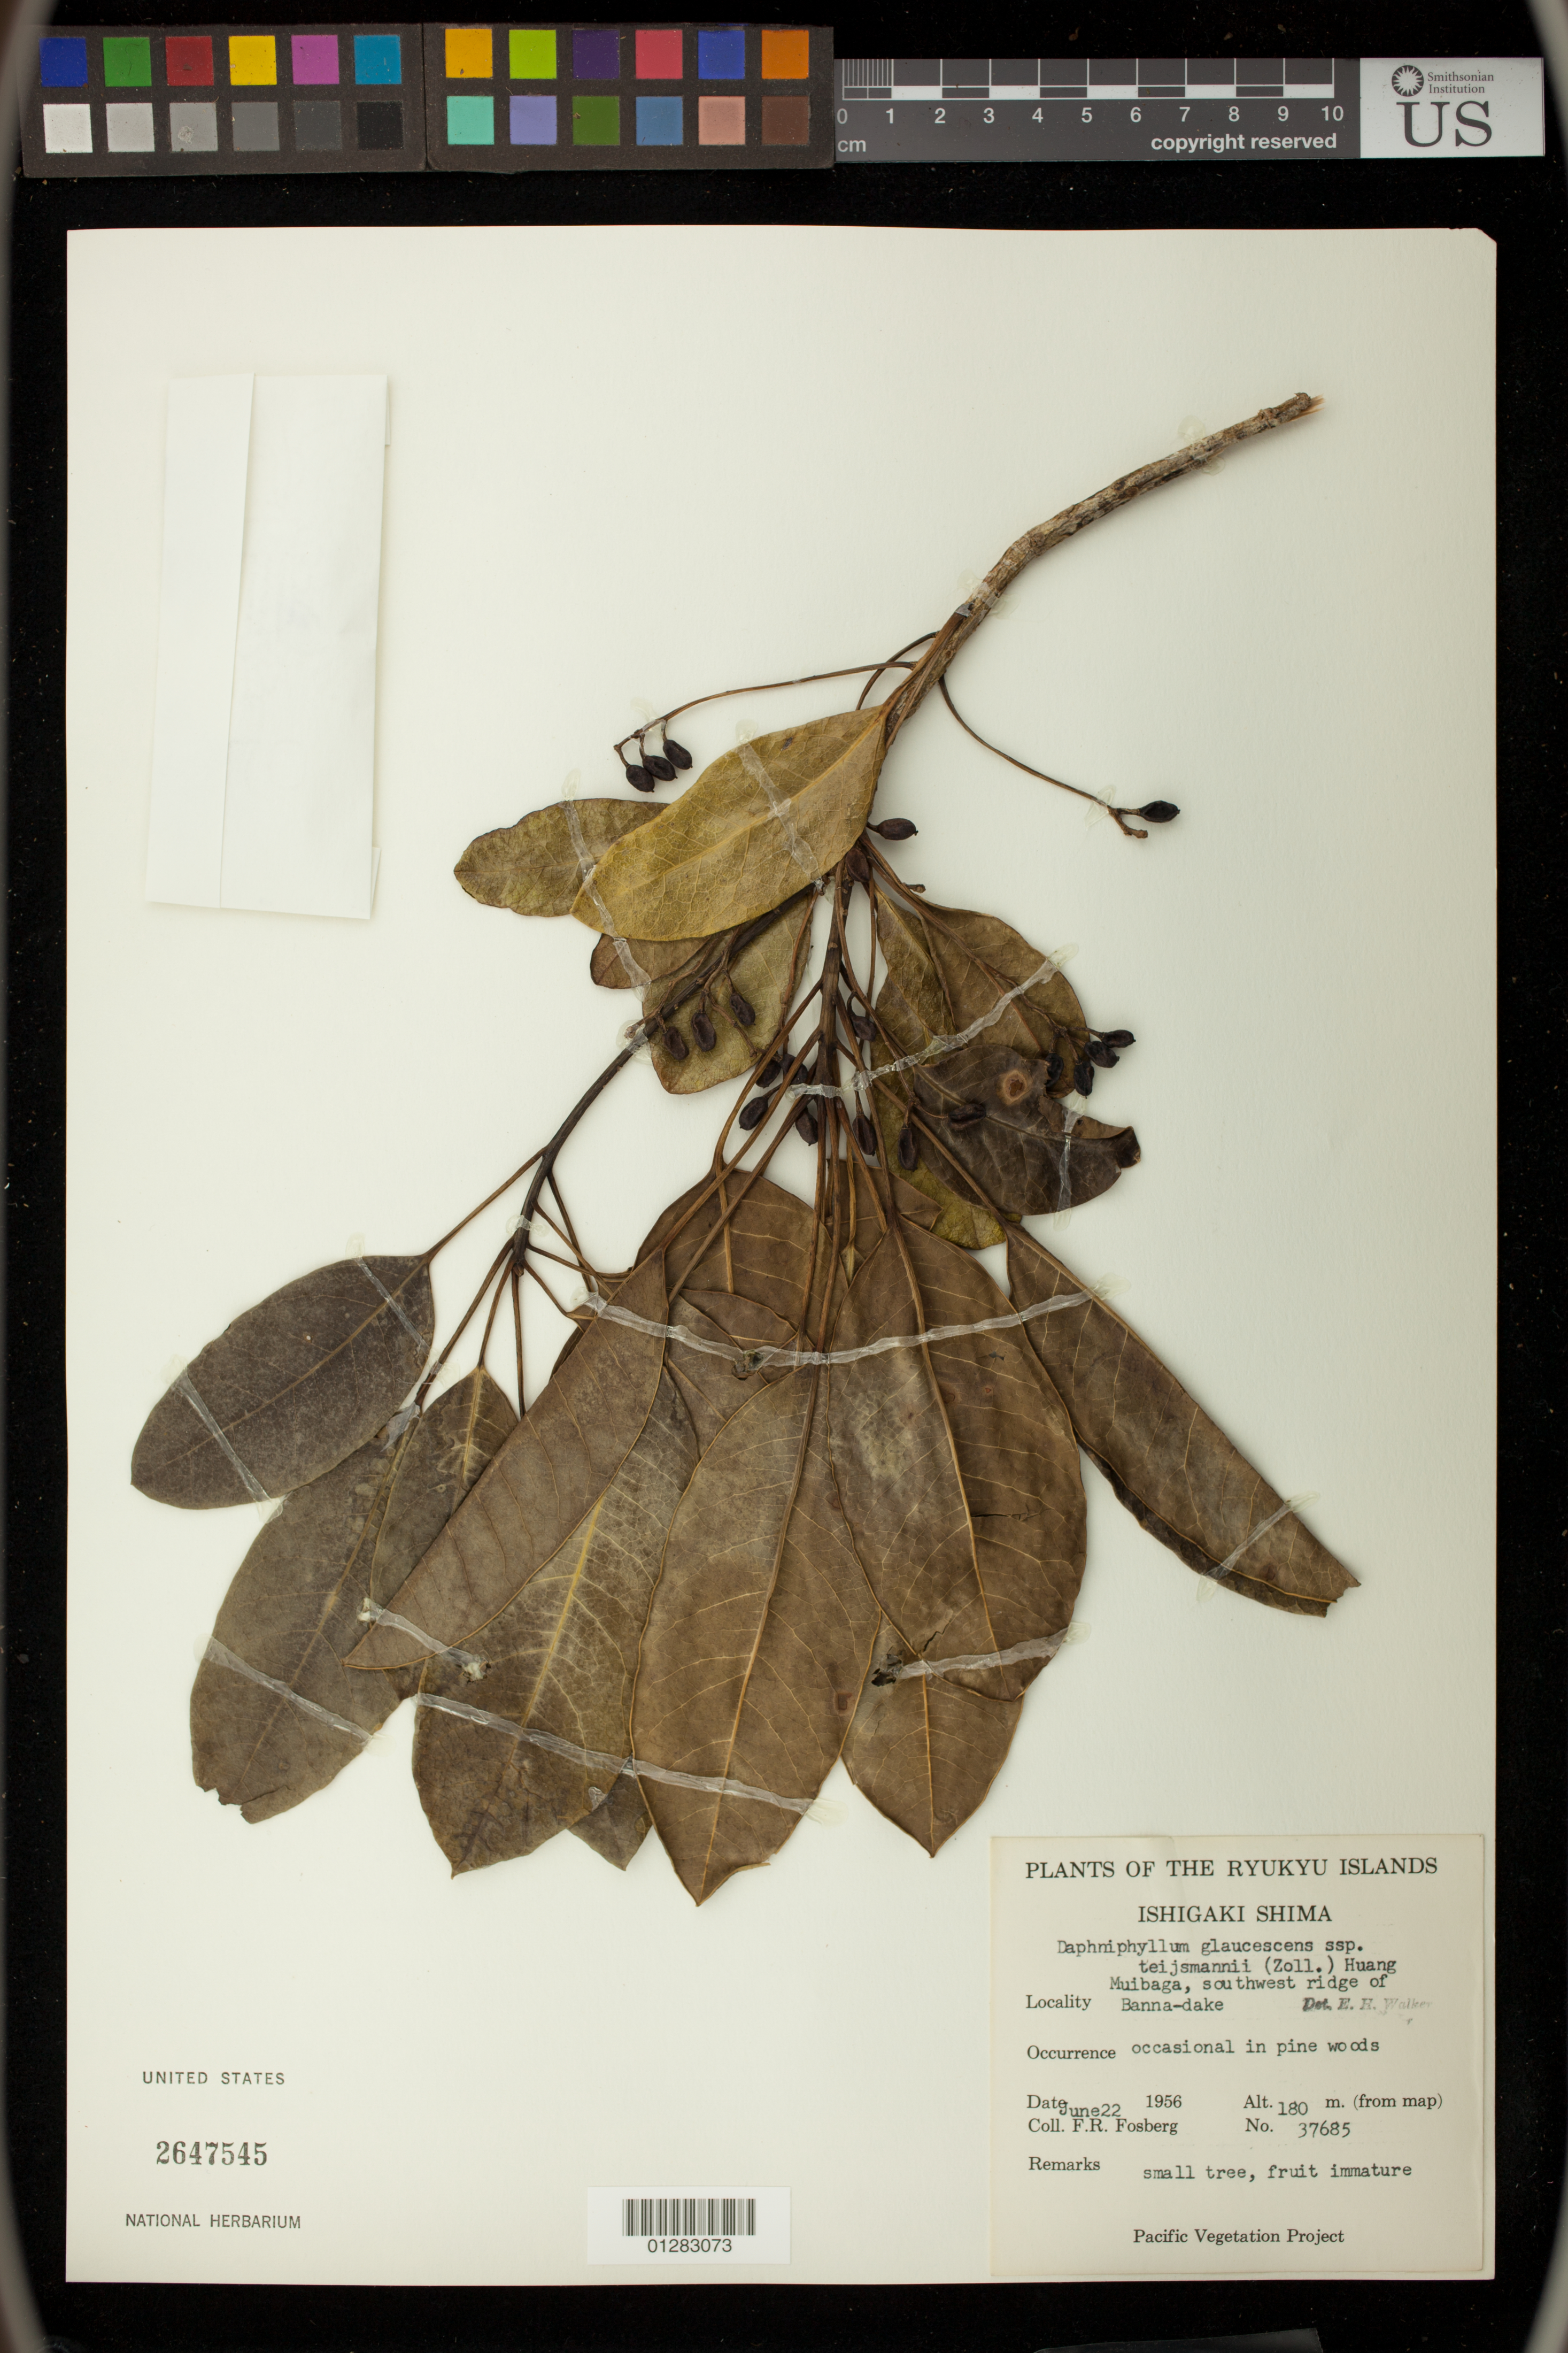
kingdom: Plantae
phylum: Tracheophyta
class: Magnoliopsida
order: Saxifragales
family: Daphniphyllaceae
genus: Daphniphyllum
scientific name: Daphniphyllum glaucescens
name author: Blume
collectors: F. R. Fosberg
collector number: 37685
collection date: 1956-06-22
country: Japan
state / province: Okinawa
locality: Muibaga, southwest ridge of Banna-dake, Ishigaki Shima, Ryukyu Islands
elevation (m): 55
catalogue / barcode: US 2647545